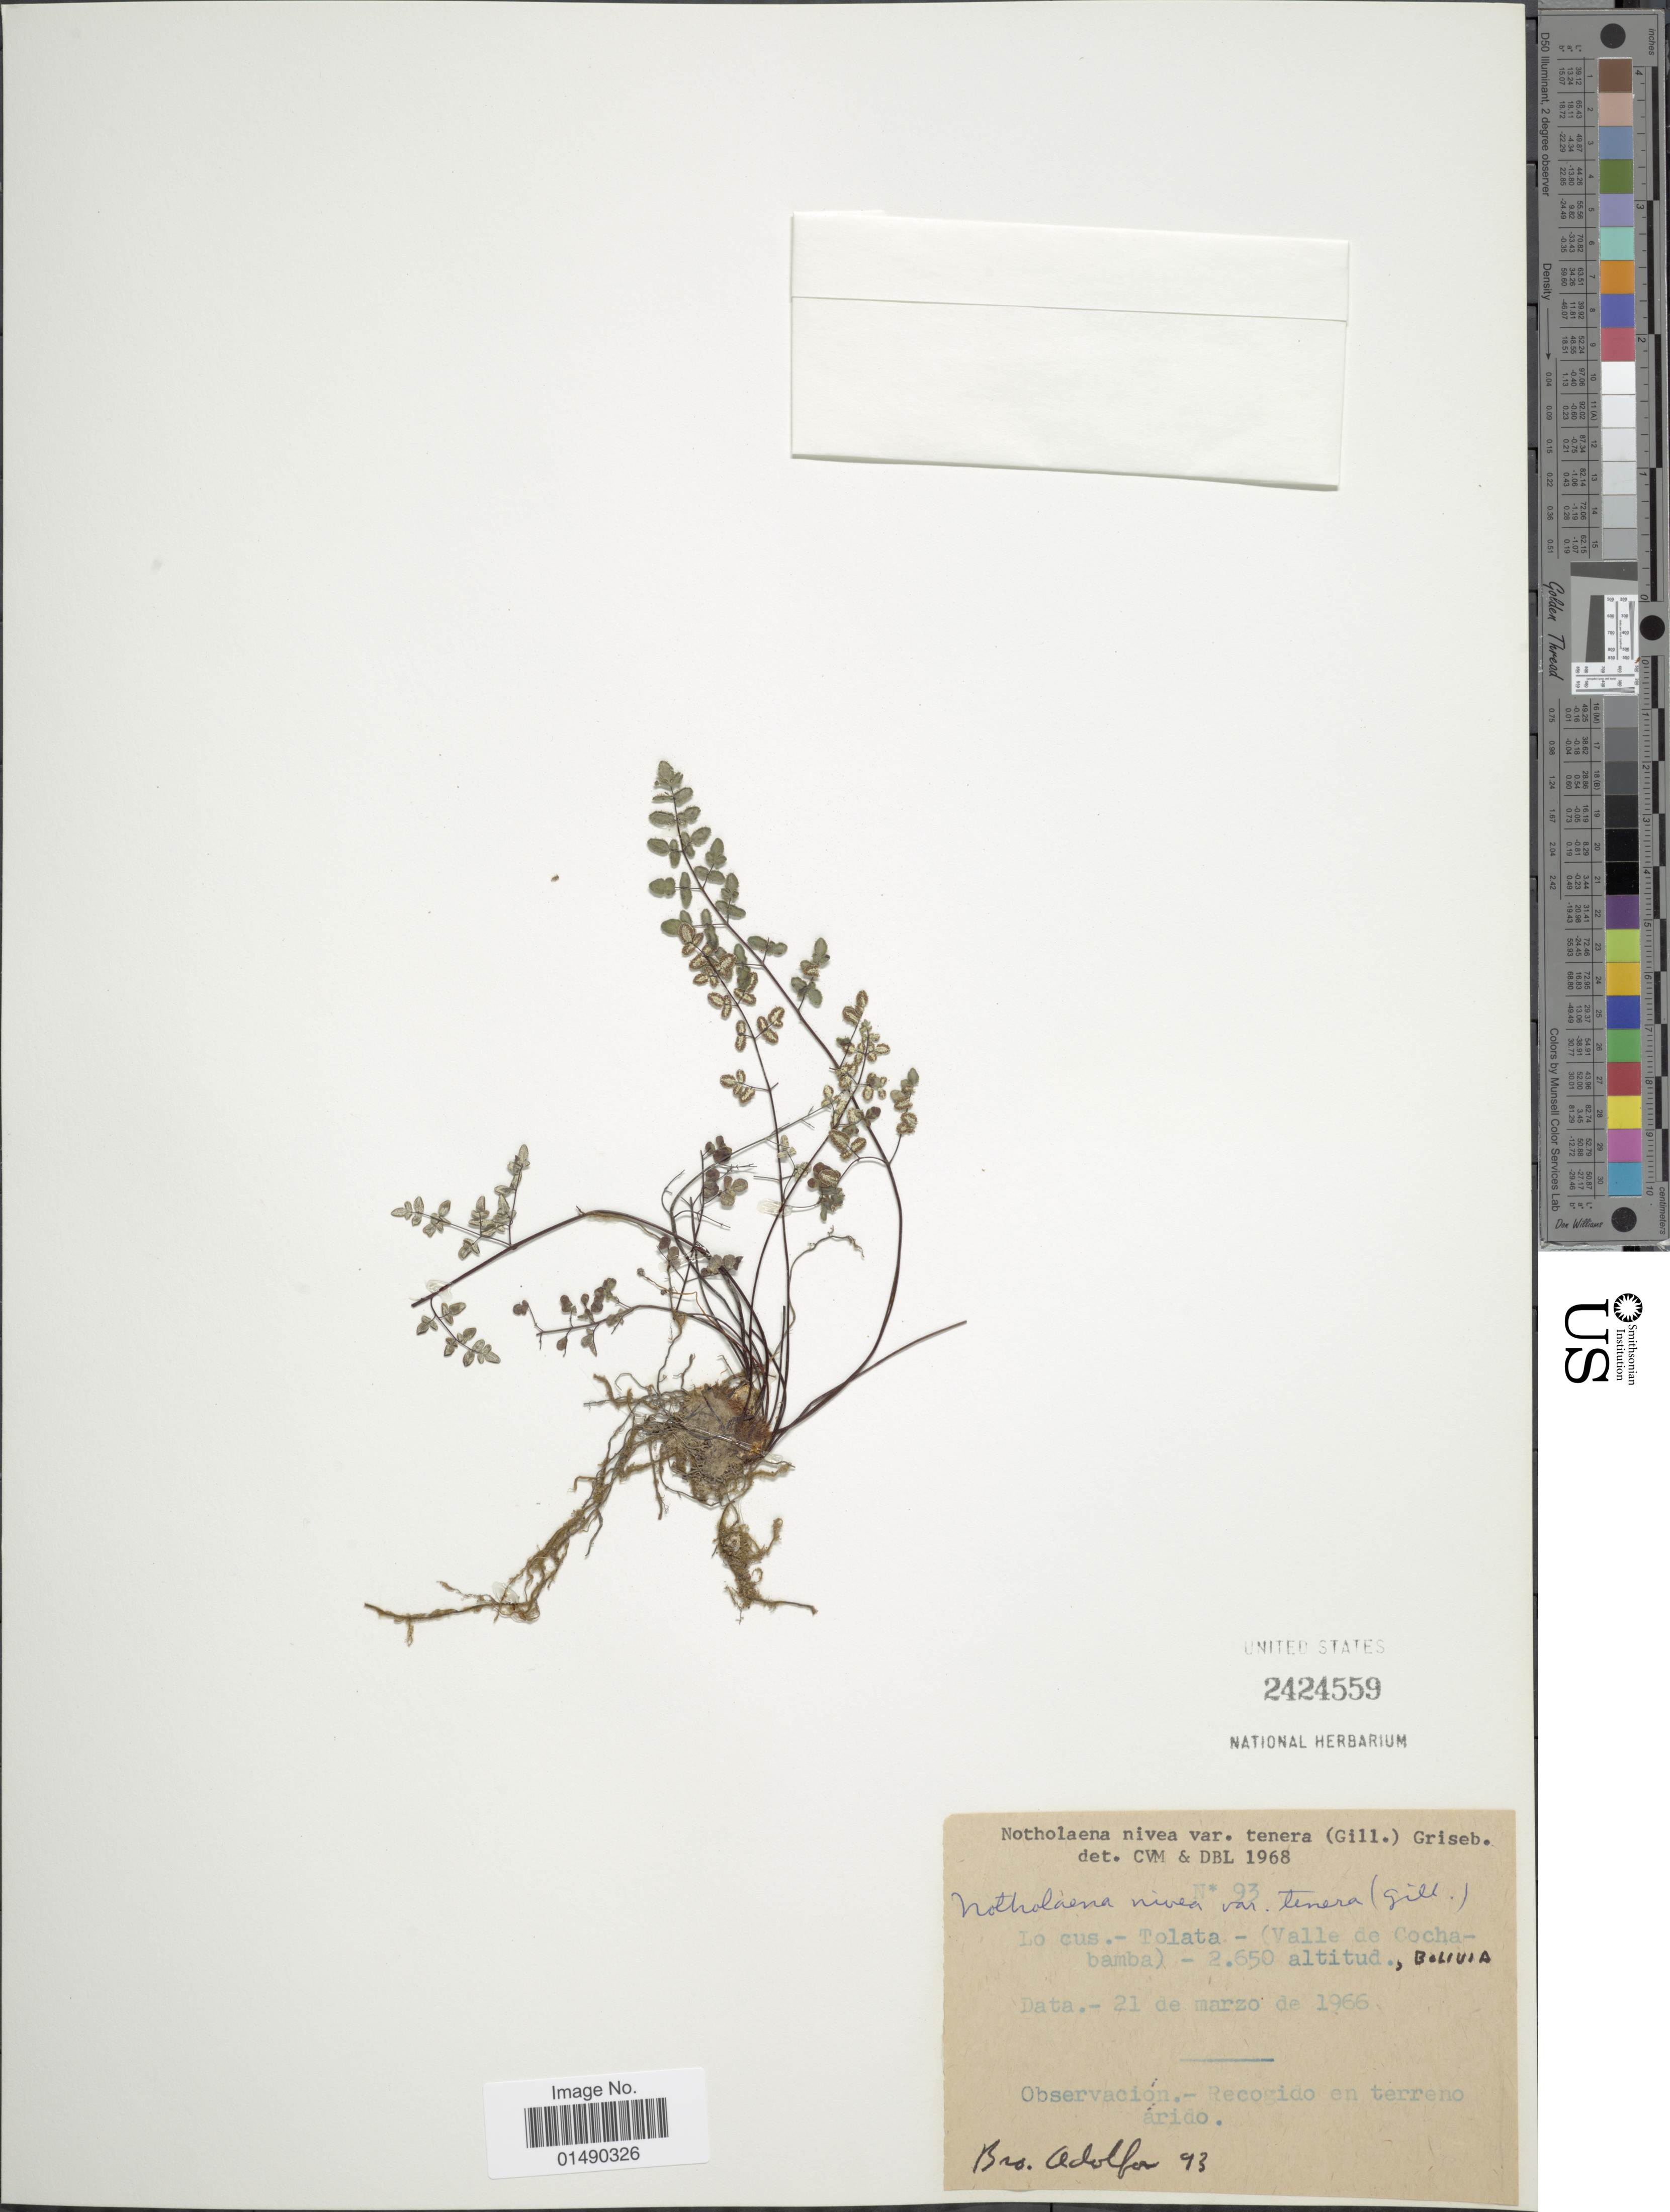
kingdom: Plantae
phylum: Tracheophyta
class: Polypodiopsida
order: Polypodiales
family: Pteridaceae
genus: Argyrochosma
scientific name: Argyrochosma nivea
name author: (Poir.) Windham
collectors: Bro. Adolfo M.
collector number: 93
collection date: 1966-03-21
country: Bolivia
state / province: Cochabamba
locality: Bolivia, Lo cus.-Tolata- (Valle de Cochabamba).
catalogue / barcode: US 2424559